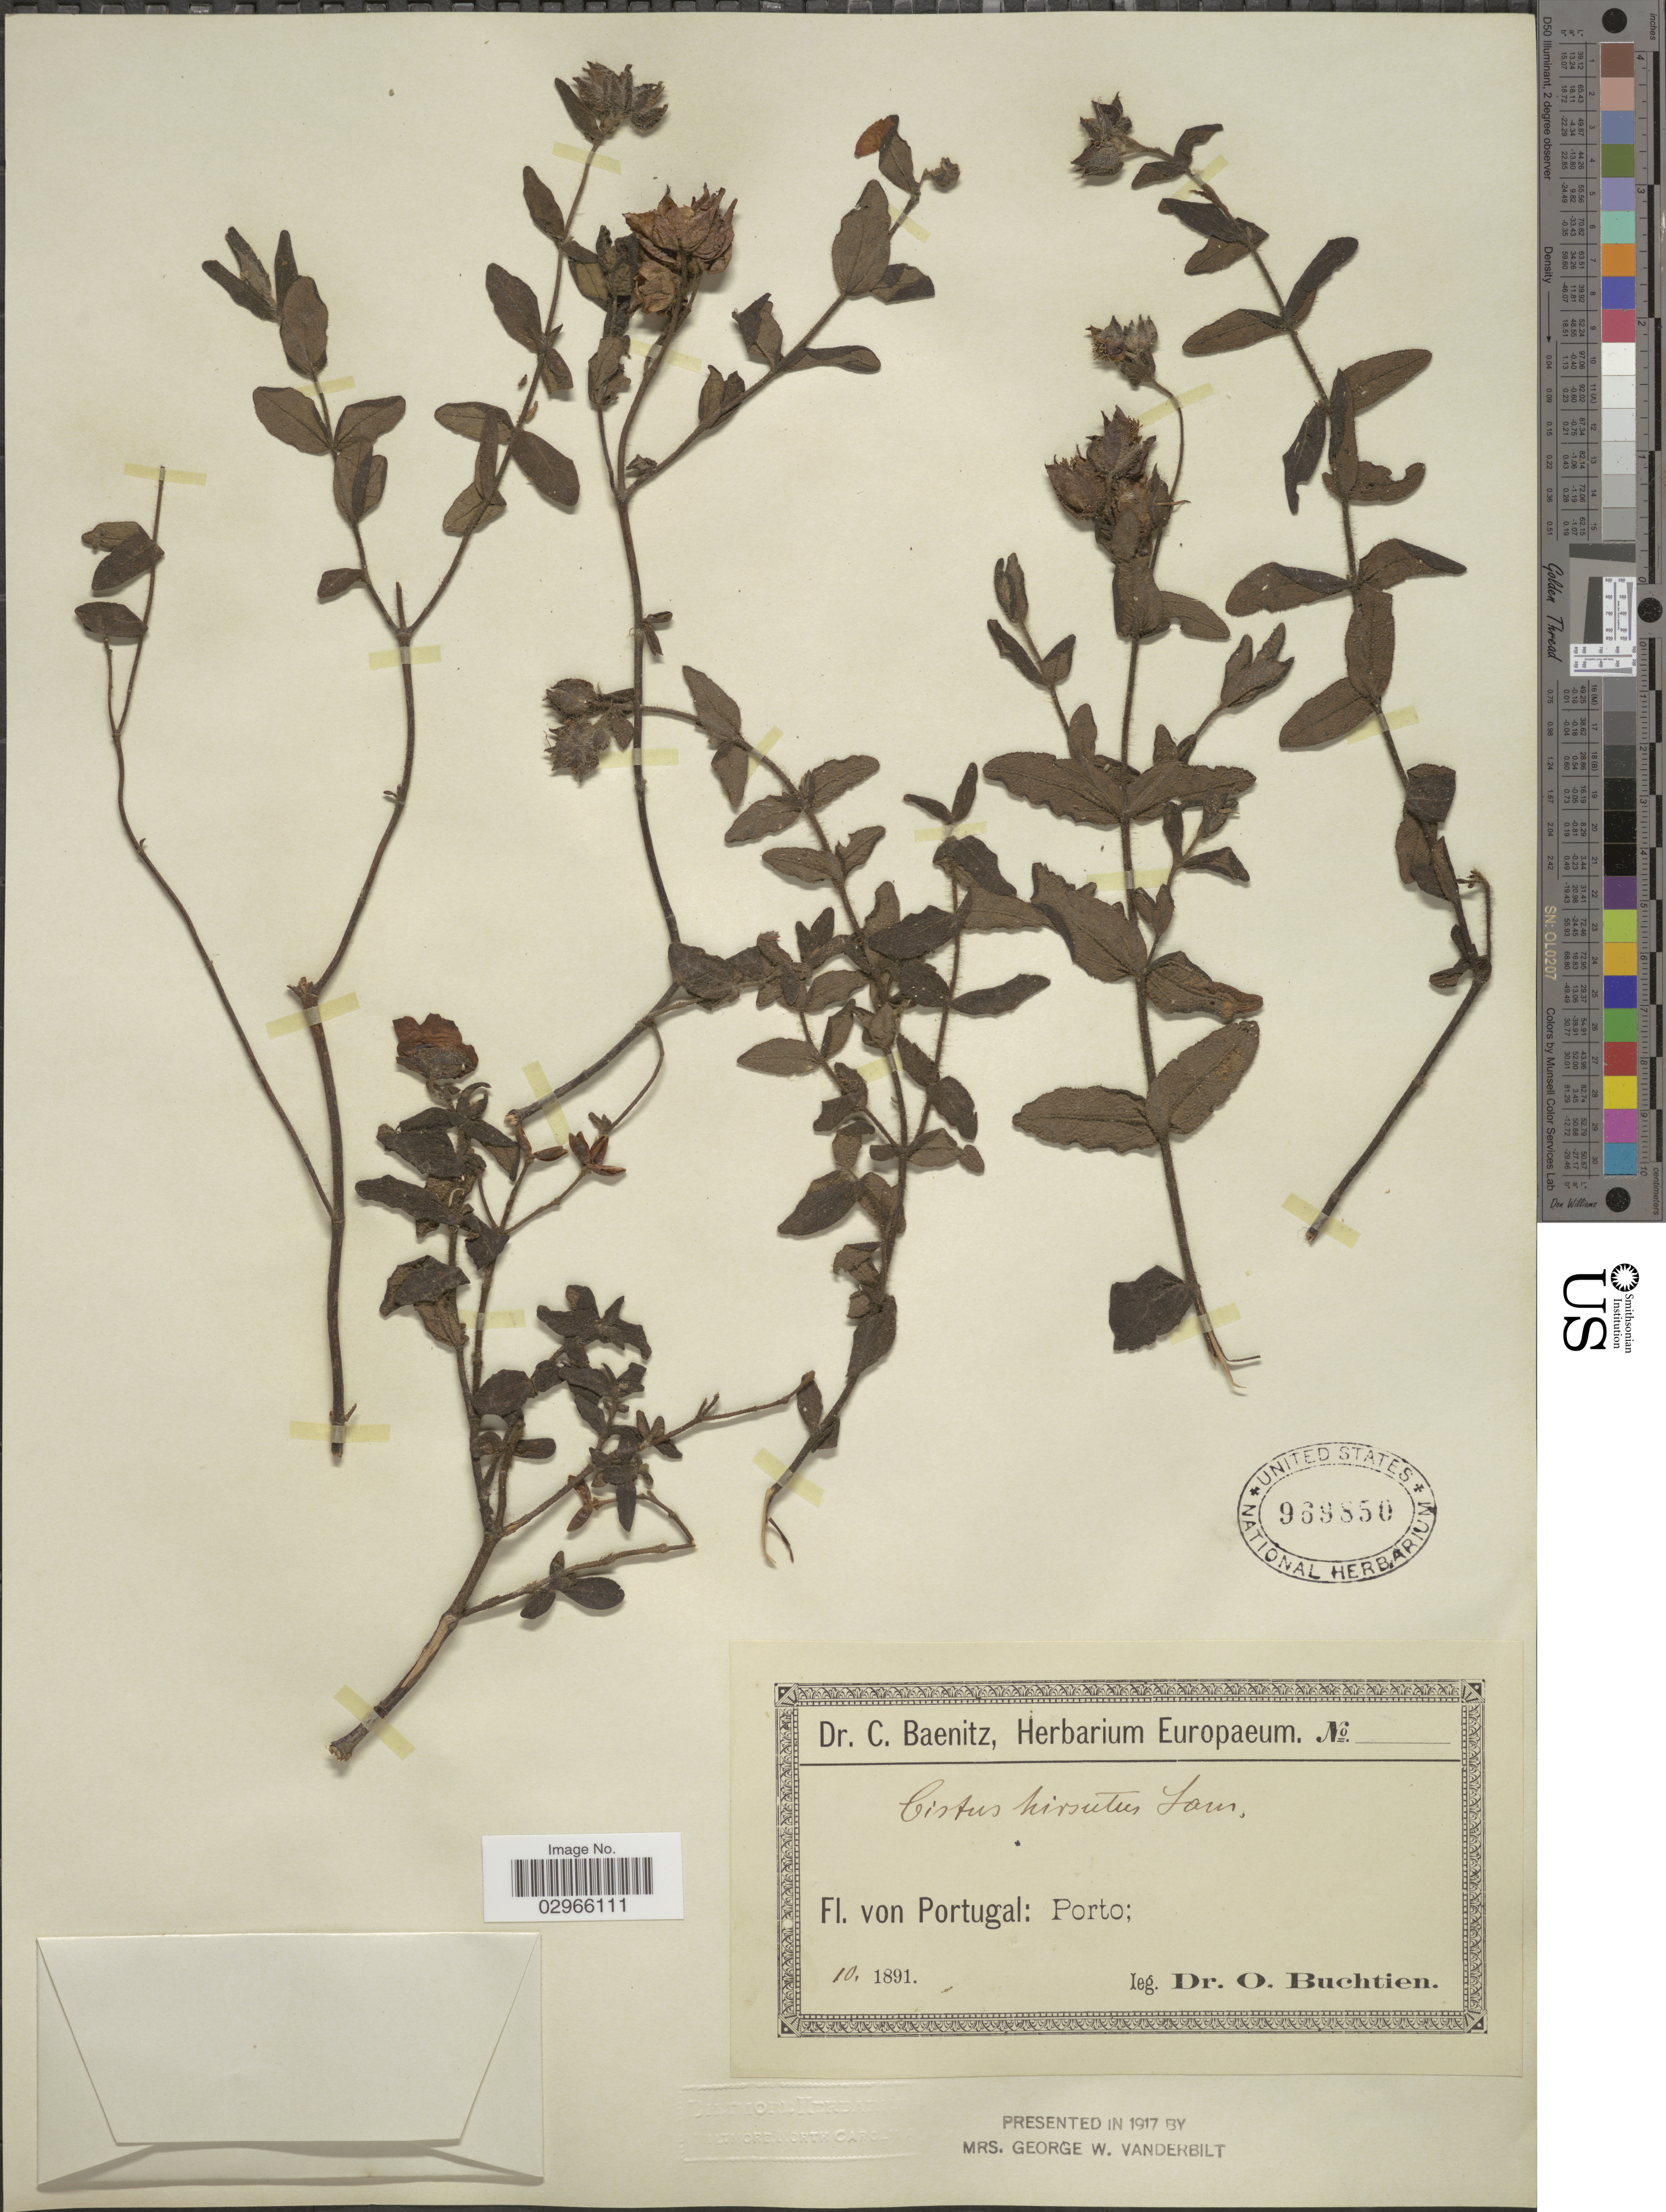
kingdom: Plantae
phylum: Tracheophyta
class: Magnoliopsida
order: Malvales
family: Cistaceae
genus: Cistus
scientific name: Cistus hirsutus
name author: Thuill.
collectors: O. Buchtien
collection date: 1891-10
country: Portugal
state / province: Porto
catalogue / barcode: US 969850